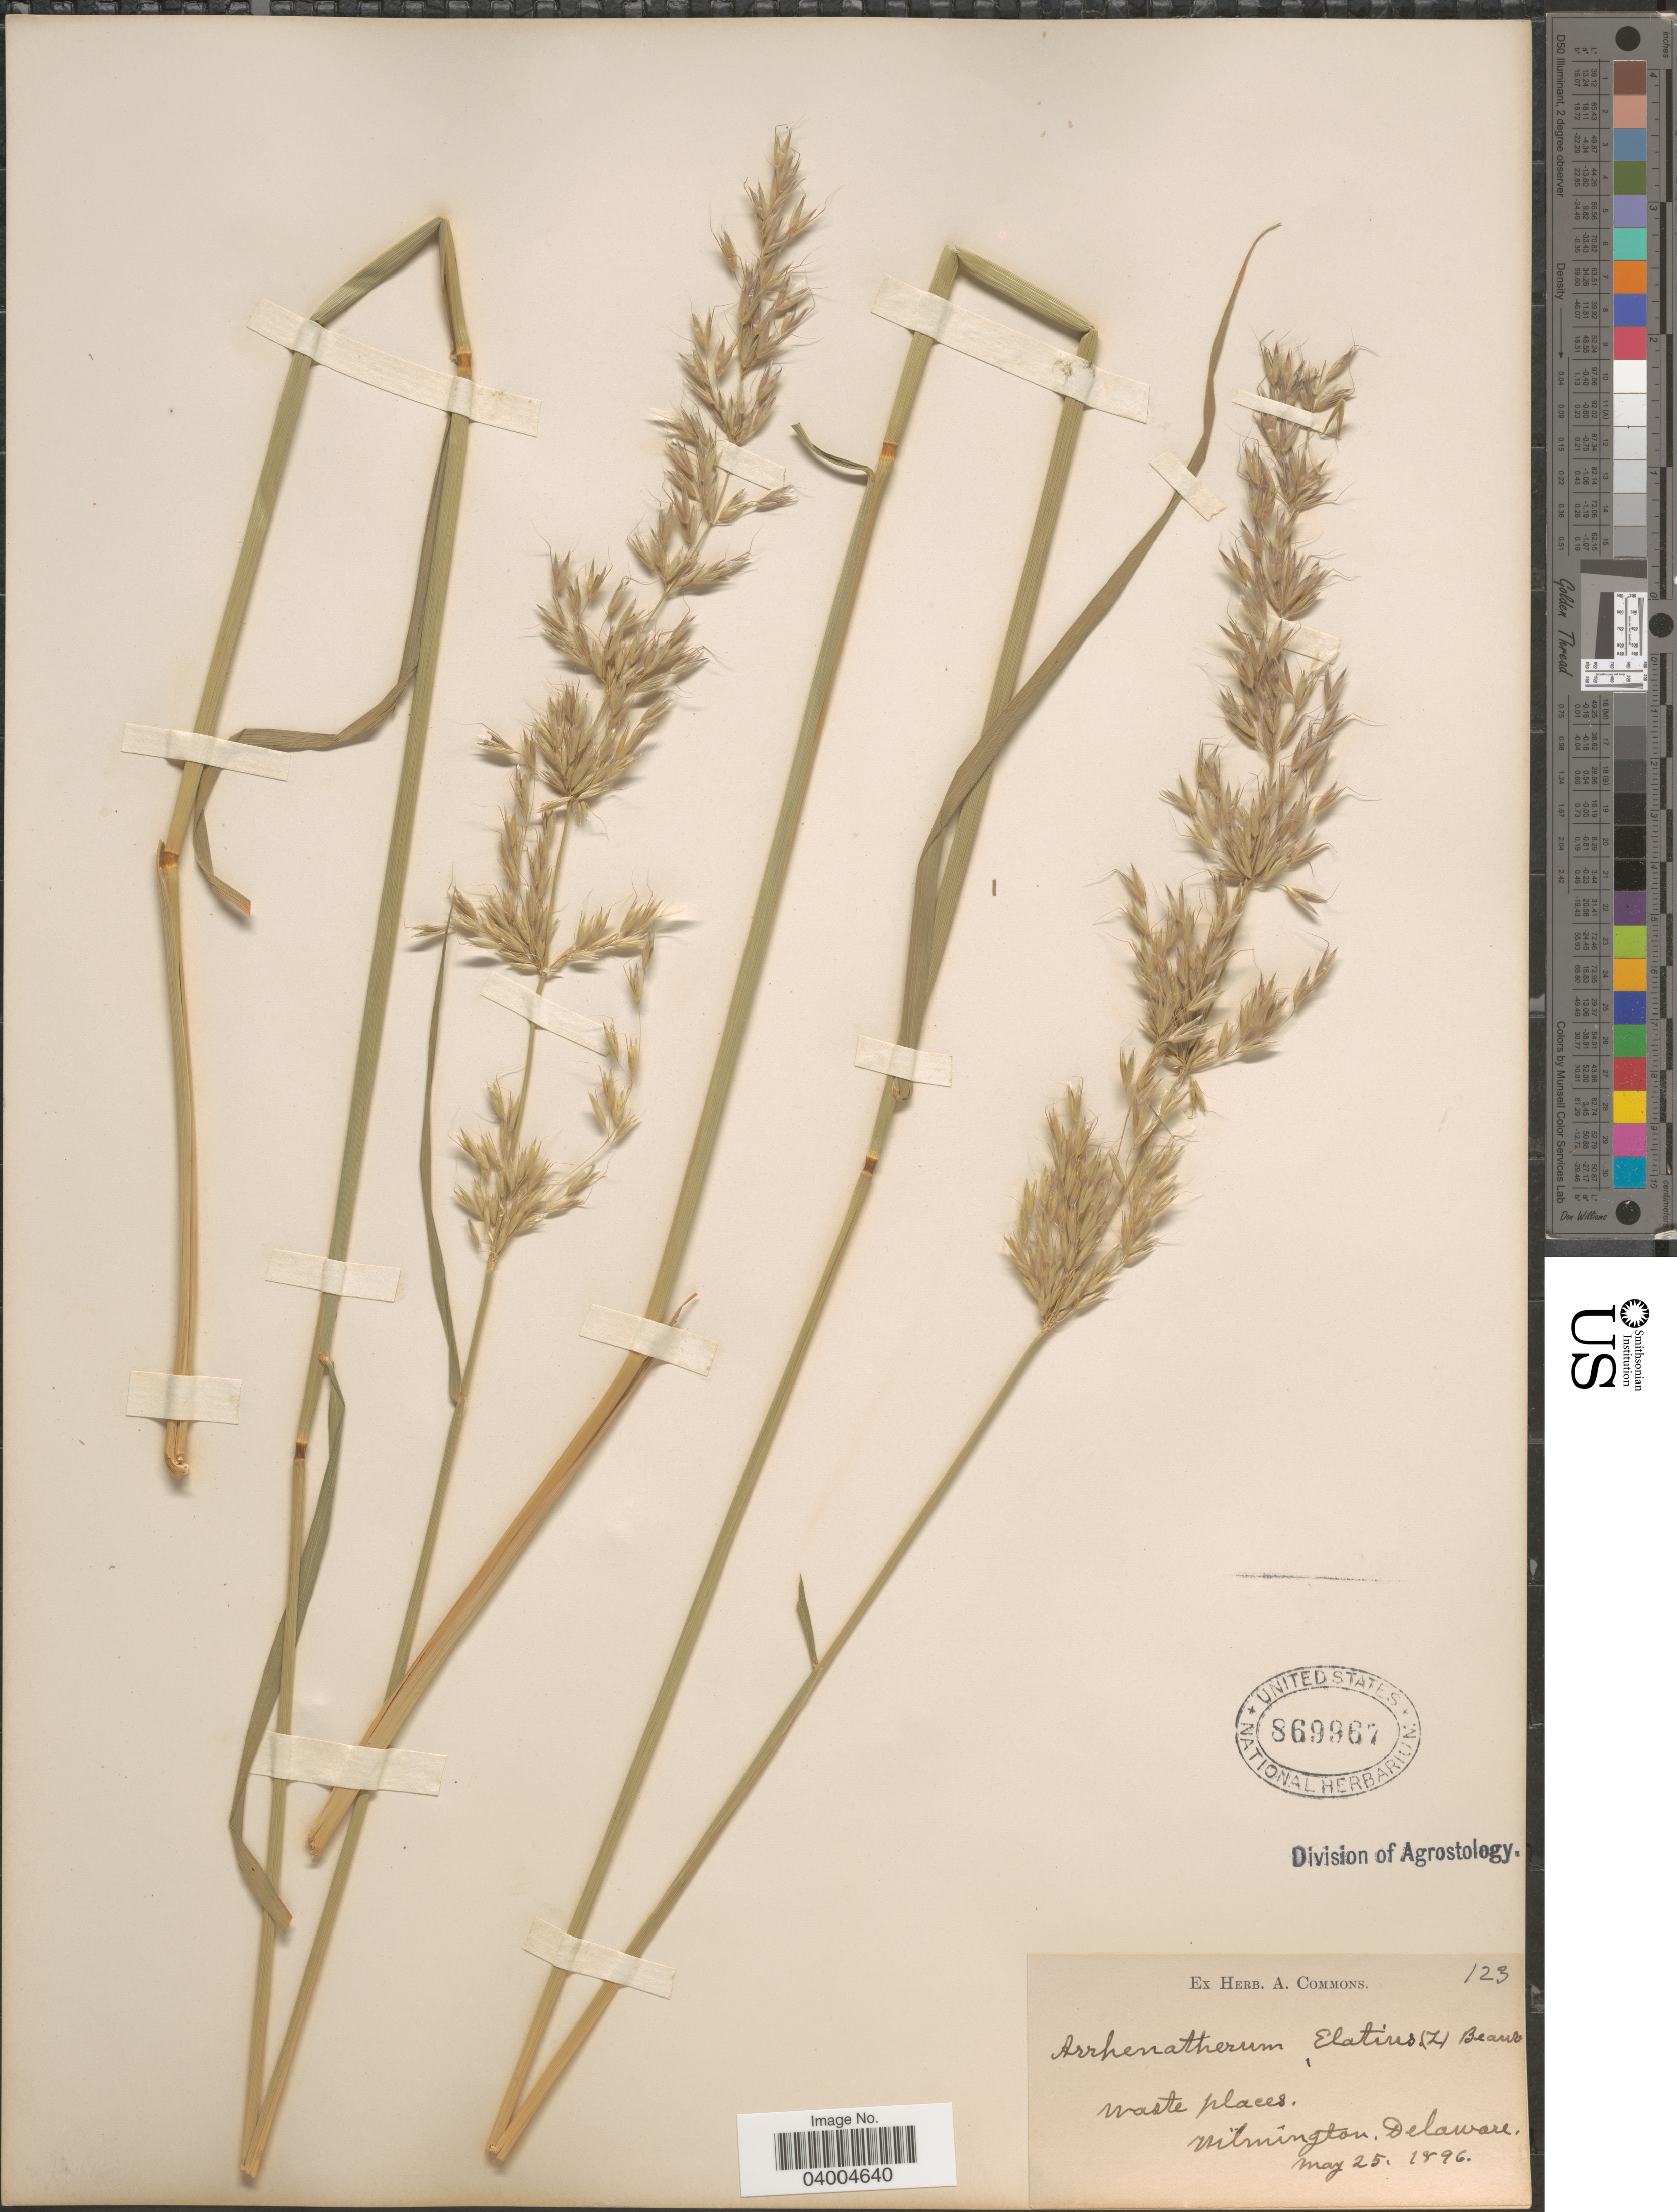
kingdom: Plantae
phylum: Tracheophyta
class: Liliopsida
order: Poales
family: Poaceae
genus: Arrhenatherum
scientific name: Arrhenatherum elatius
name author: (L.) J. Presl & C. Presl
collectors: ex herb. A. Commons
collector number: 123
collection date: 1896-05-25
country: United States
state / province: Delaware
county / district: New Castle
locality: Wilmington.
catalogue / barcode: US 869967